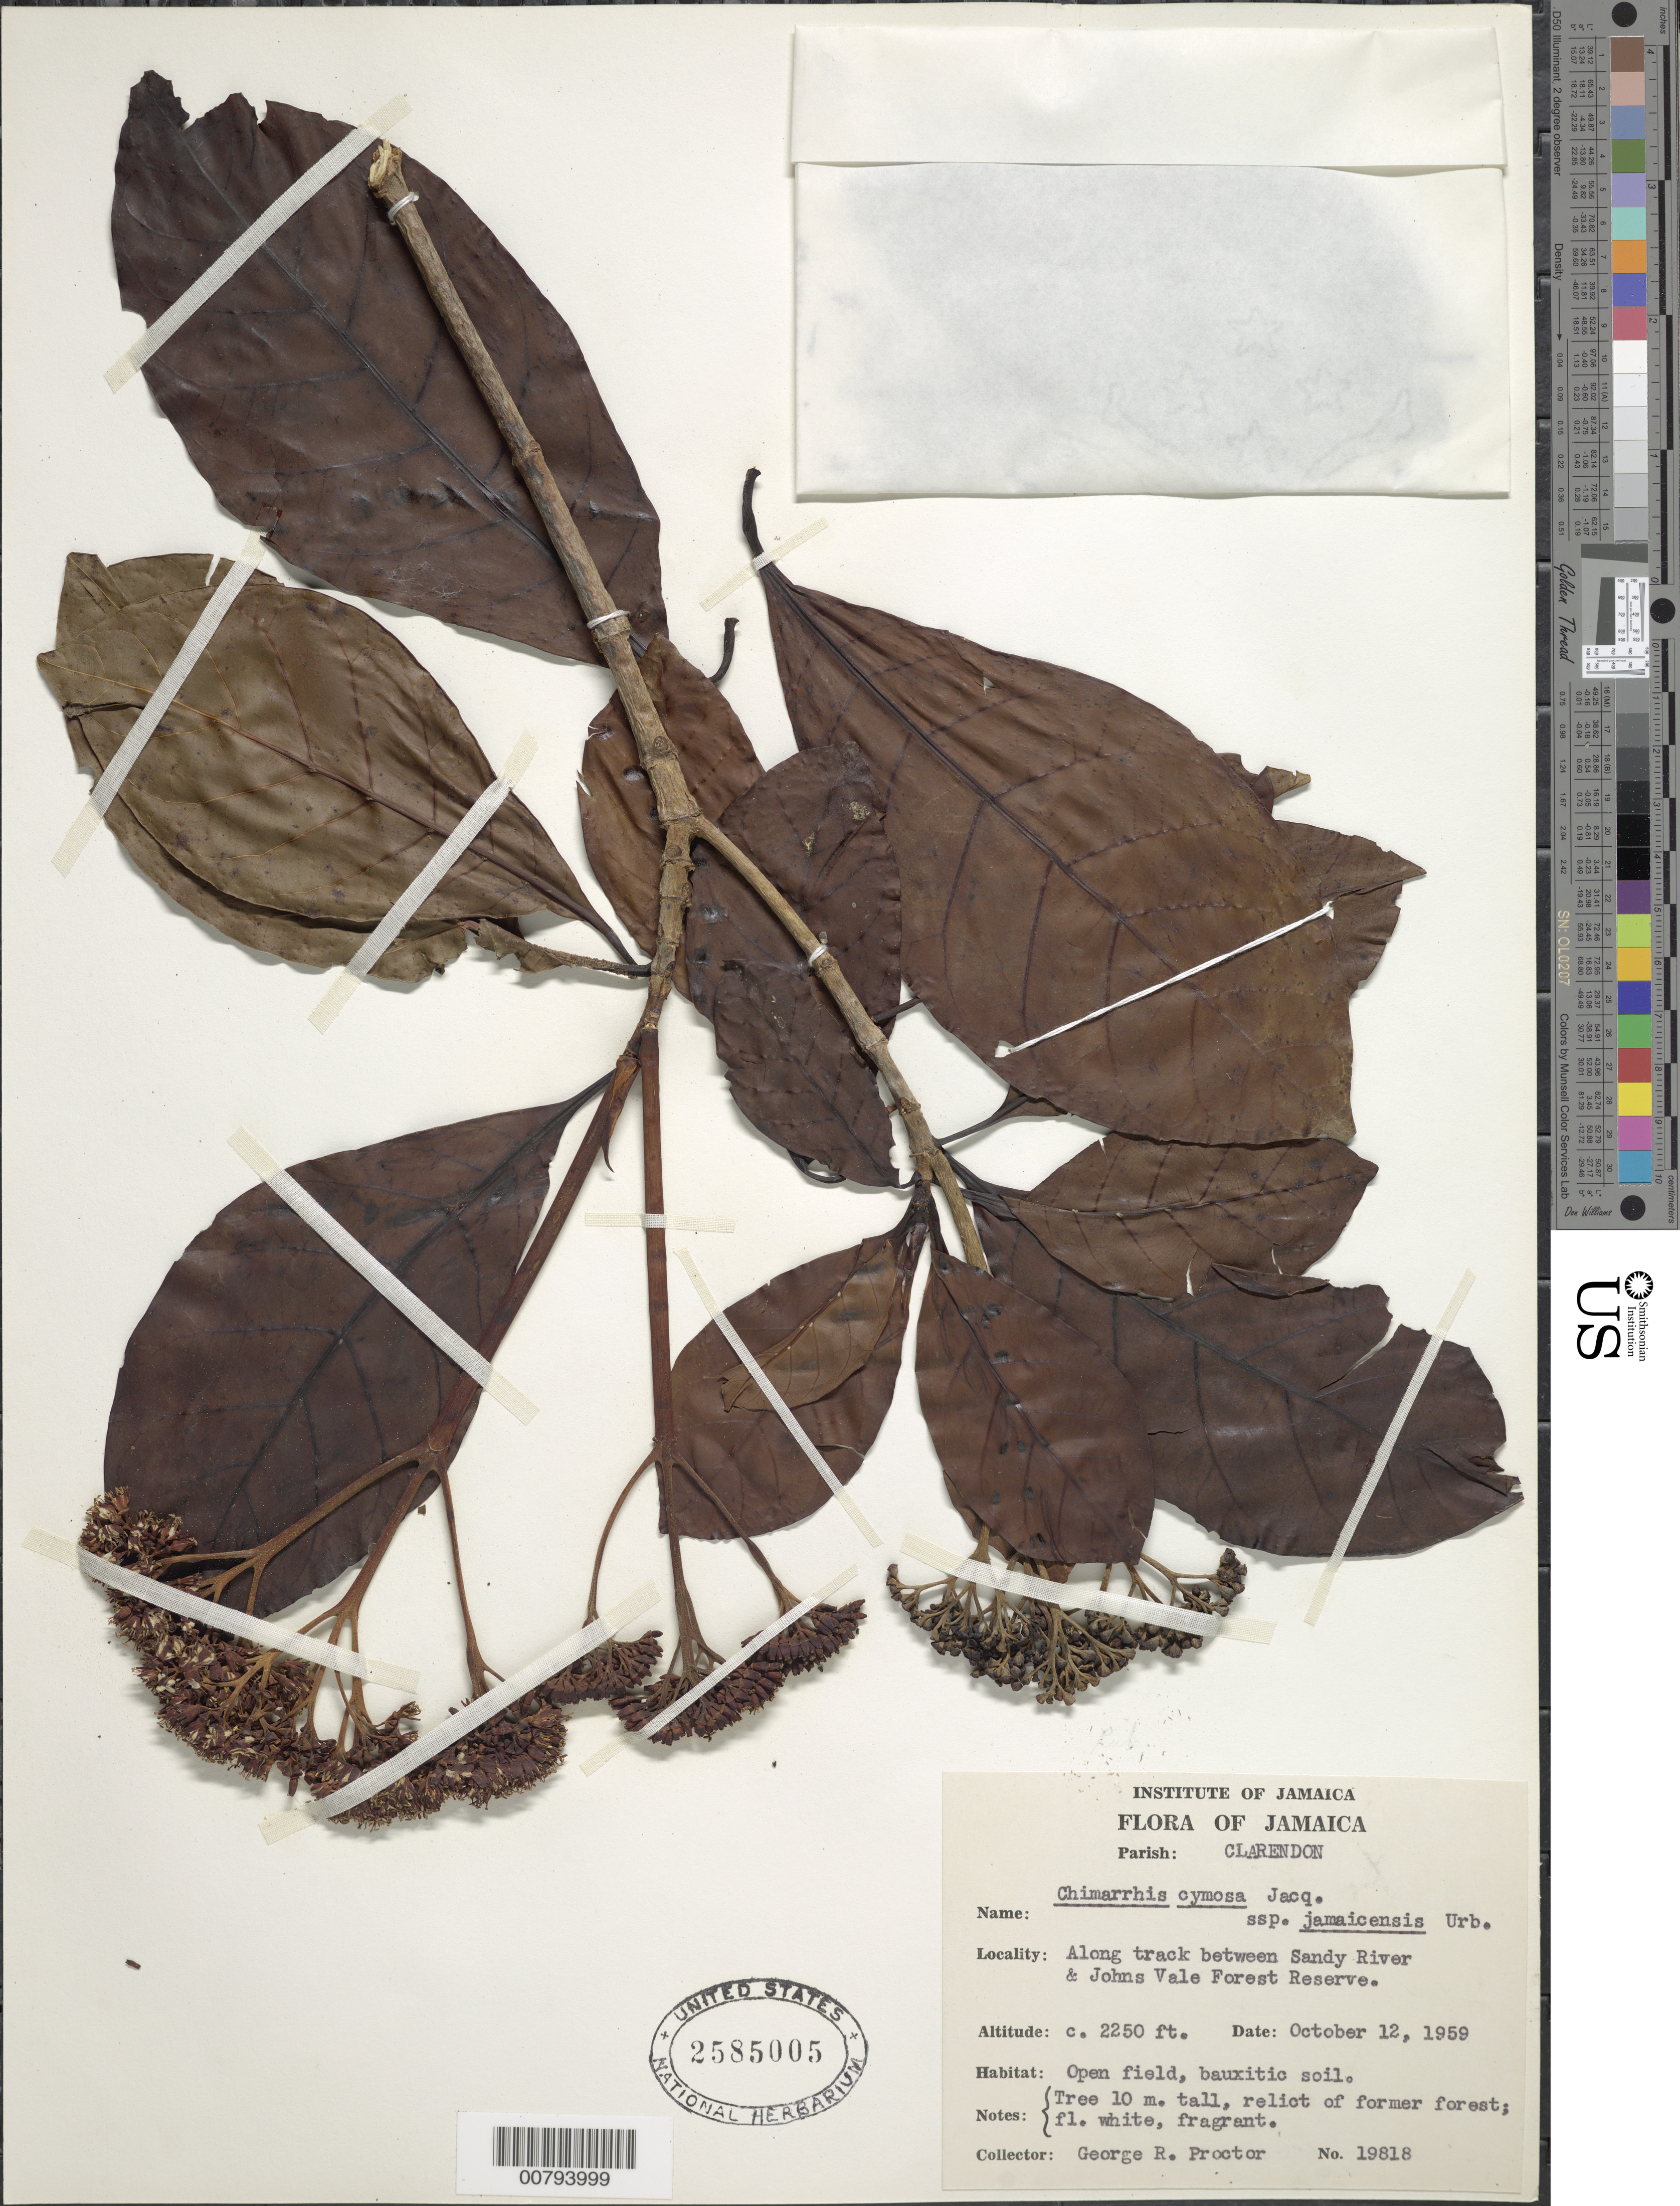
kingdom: Plantae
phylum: Tracheophyta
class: Magnoliopsida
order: Gentianales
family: Rubiaceae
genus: Chimarrhis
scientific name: Chimarrhis jamaicensis subsp. jamaicensis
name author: Urb.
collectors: G. R. Proctor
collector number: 19818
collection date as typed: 12 Oct 1959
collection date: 1959-10-12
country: Jamaica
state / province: Clarendon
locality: Along track between Sandy River and Johns Vale Forest Reserve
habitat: Open field, bauxitic soil (relict of former forest)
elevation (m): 686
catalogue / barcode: US 2585005